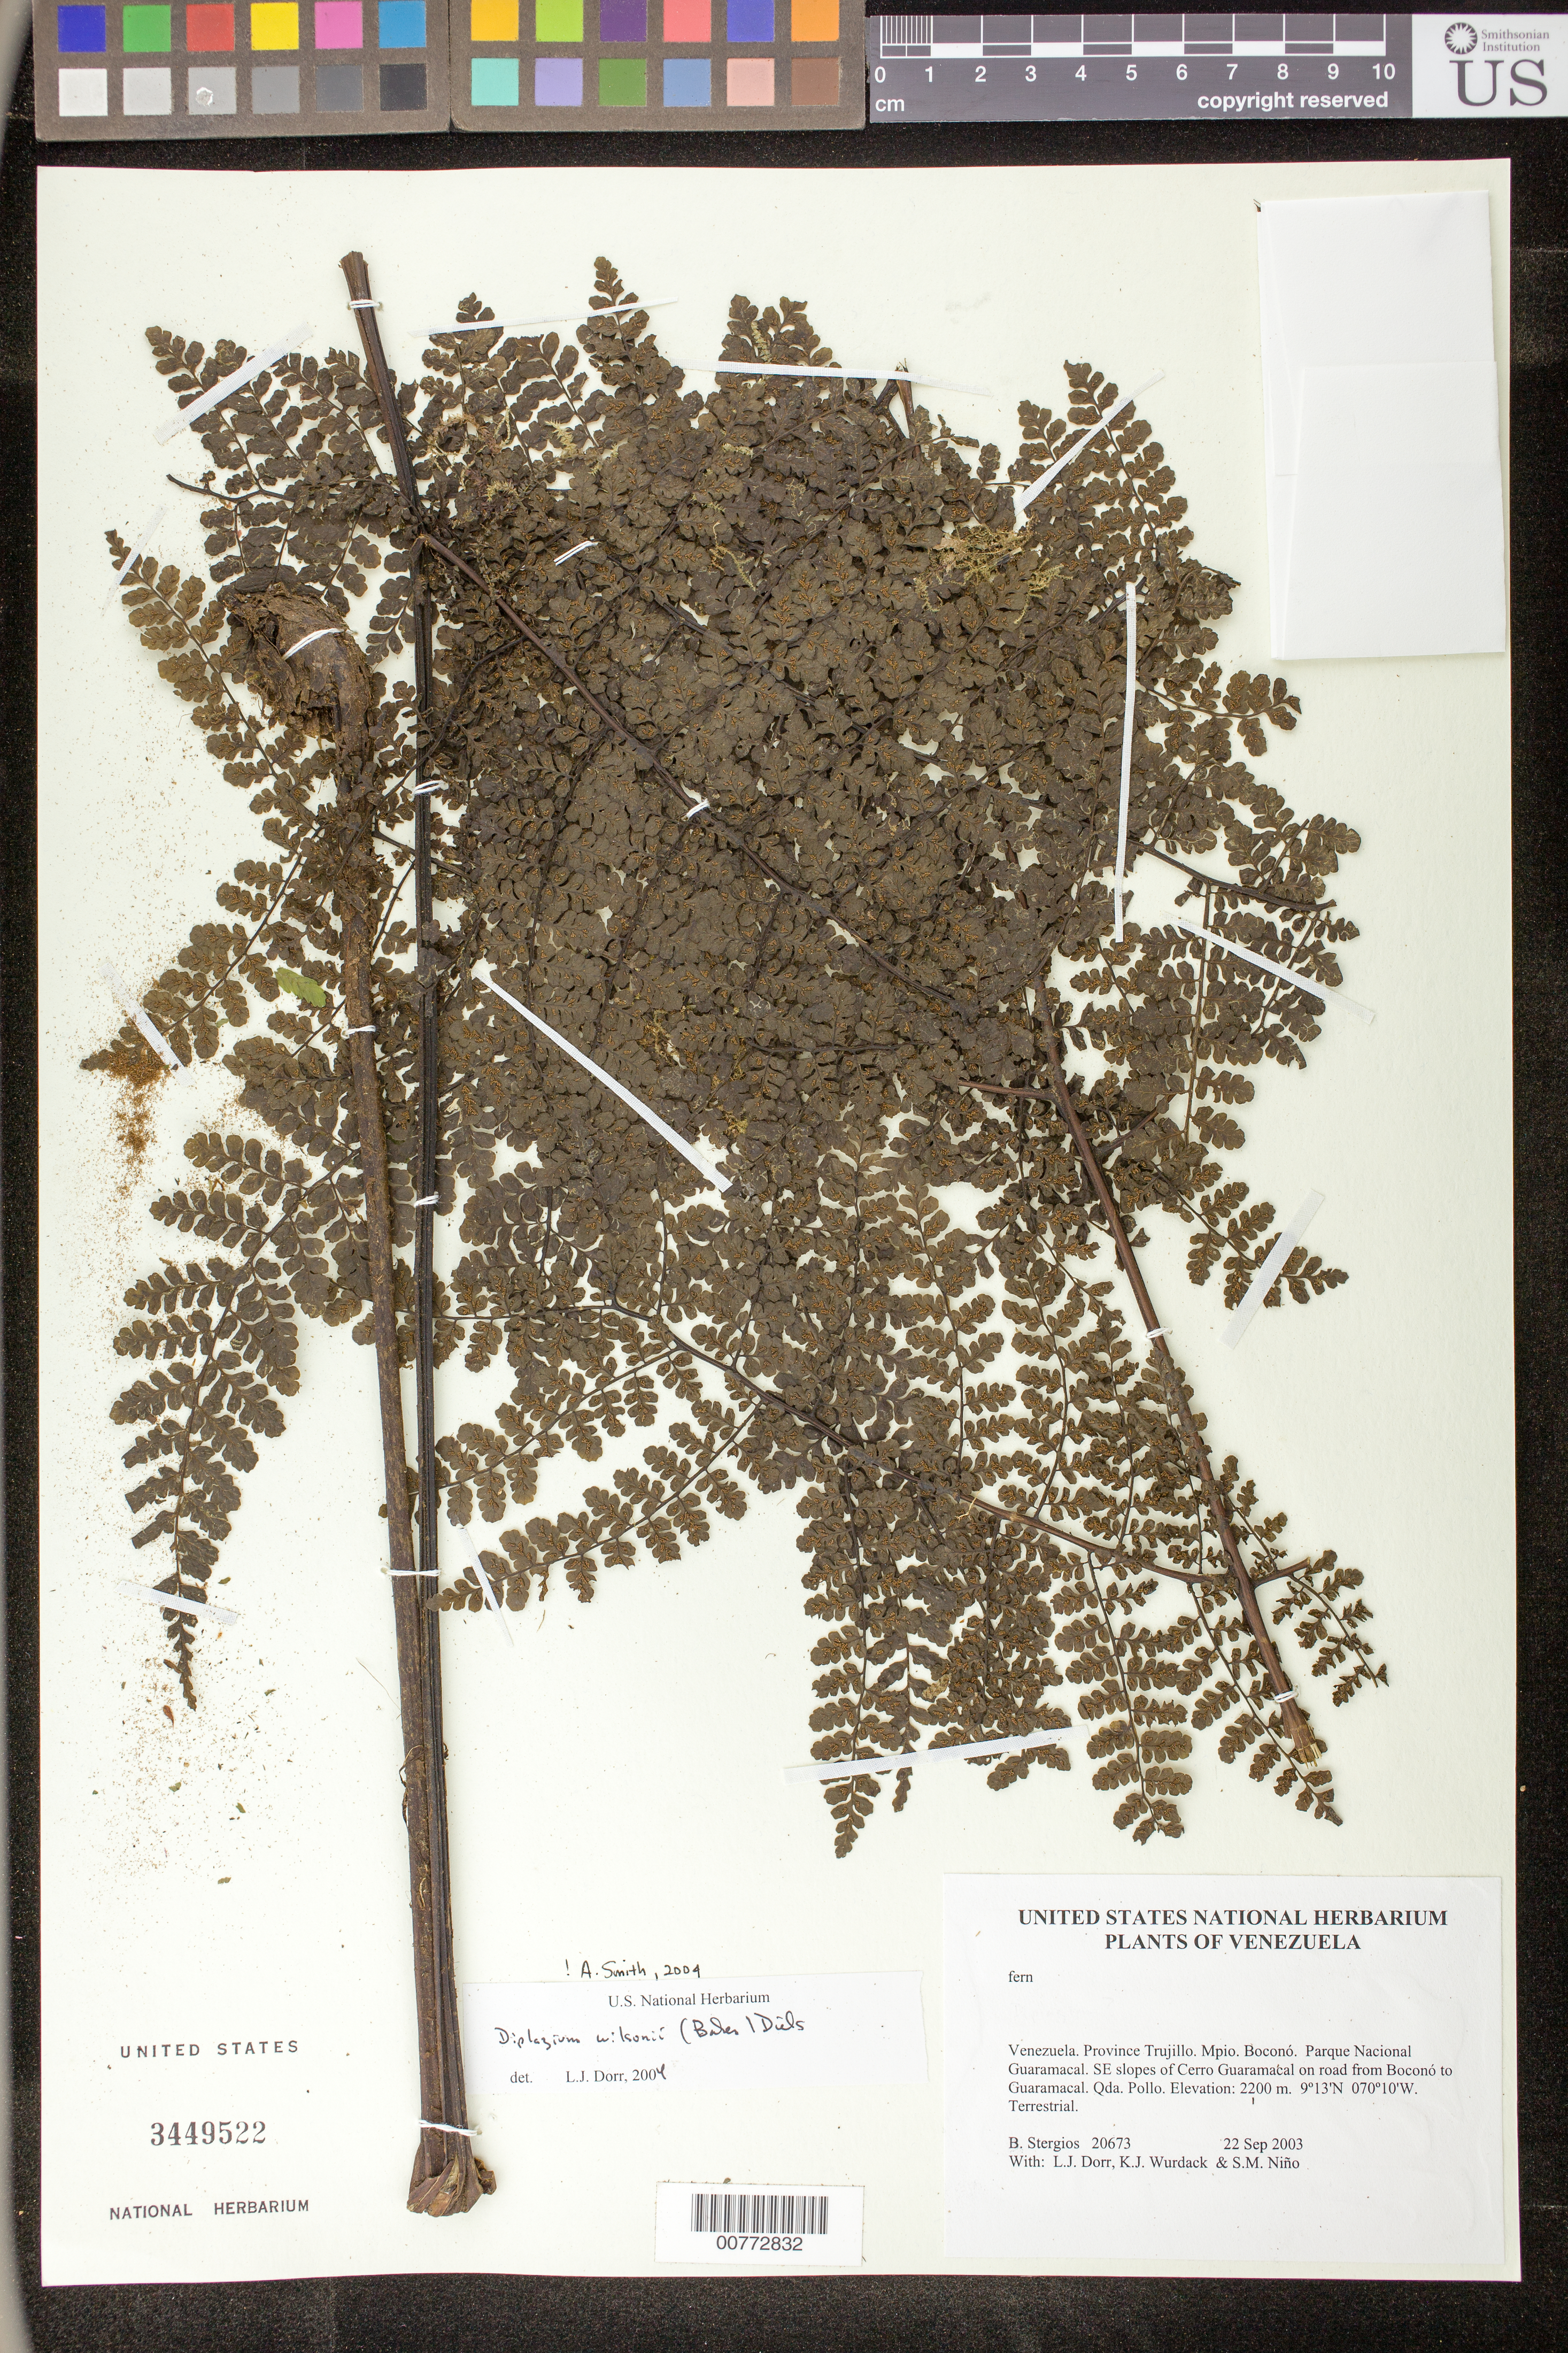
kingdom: Plantae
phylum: Tracheophyta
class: Polypodiopsida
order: Polypodiales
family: Athyriaceae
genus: Diplazium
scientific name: Diplazium wilsonii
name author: (Baker) Diels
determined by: Dorr, L. J., (BOT), Smithsonian Institution - National Museum of Natural History (UNITED STATES)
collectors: B. G. Stergios, L. J. Dorr, K. Wurdack & S. M. Niño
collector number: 20673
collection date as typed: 22 Sep 2003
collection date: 2003-09-22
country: Venezuela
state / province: Trujillo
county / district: Boconó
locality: Parque Nacional Guaramacal. SE slopes of Cerro Guaramacal on road from Boconó to Guaramacal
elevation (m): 2200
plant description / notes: PORT, US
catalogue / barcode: US 3449522